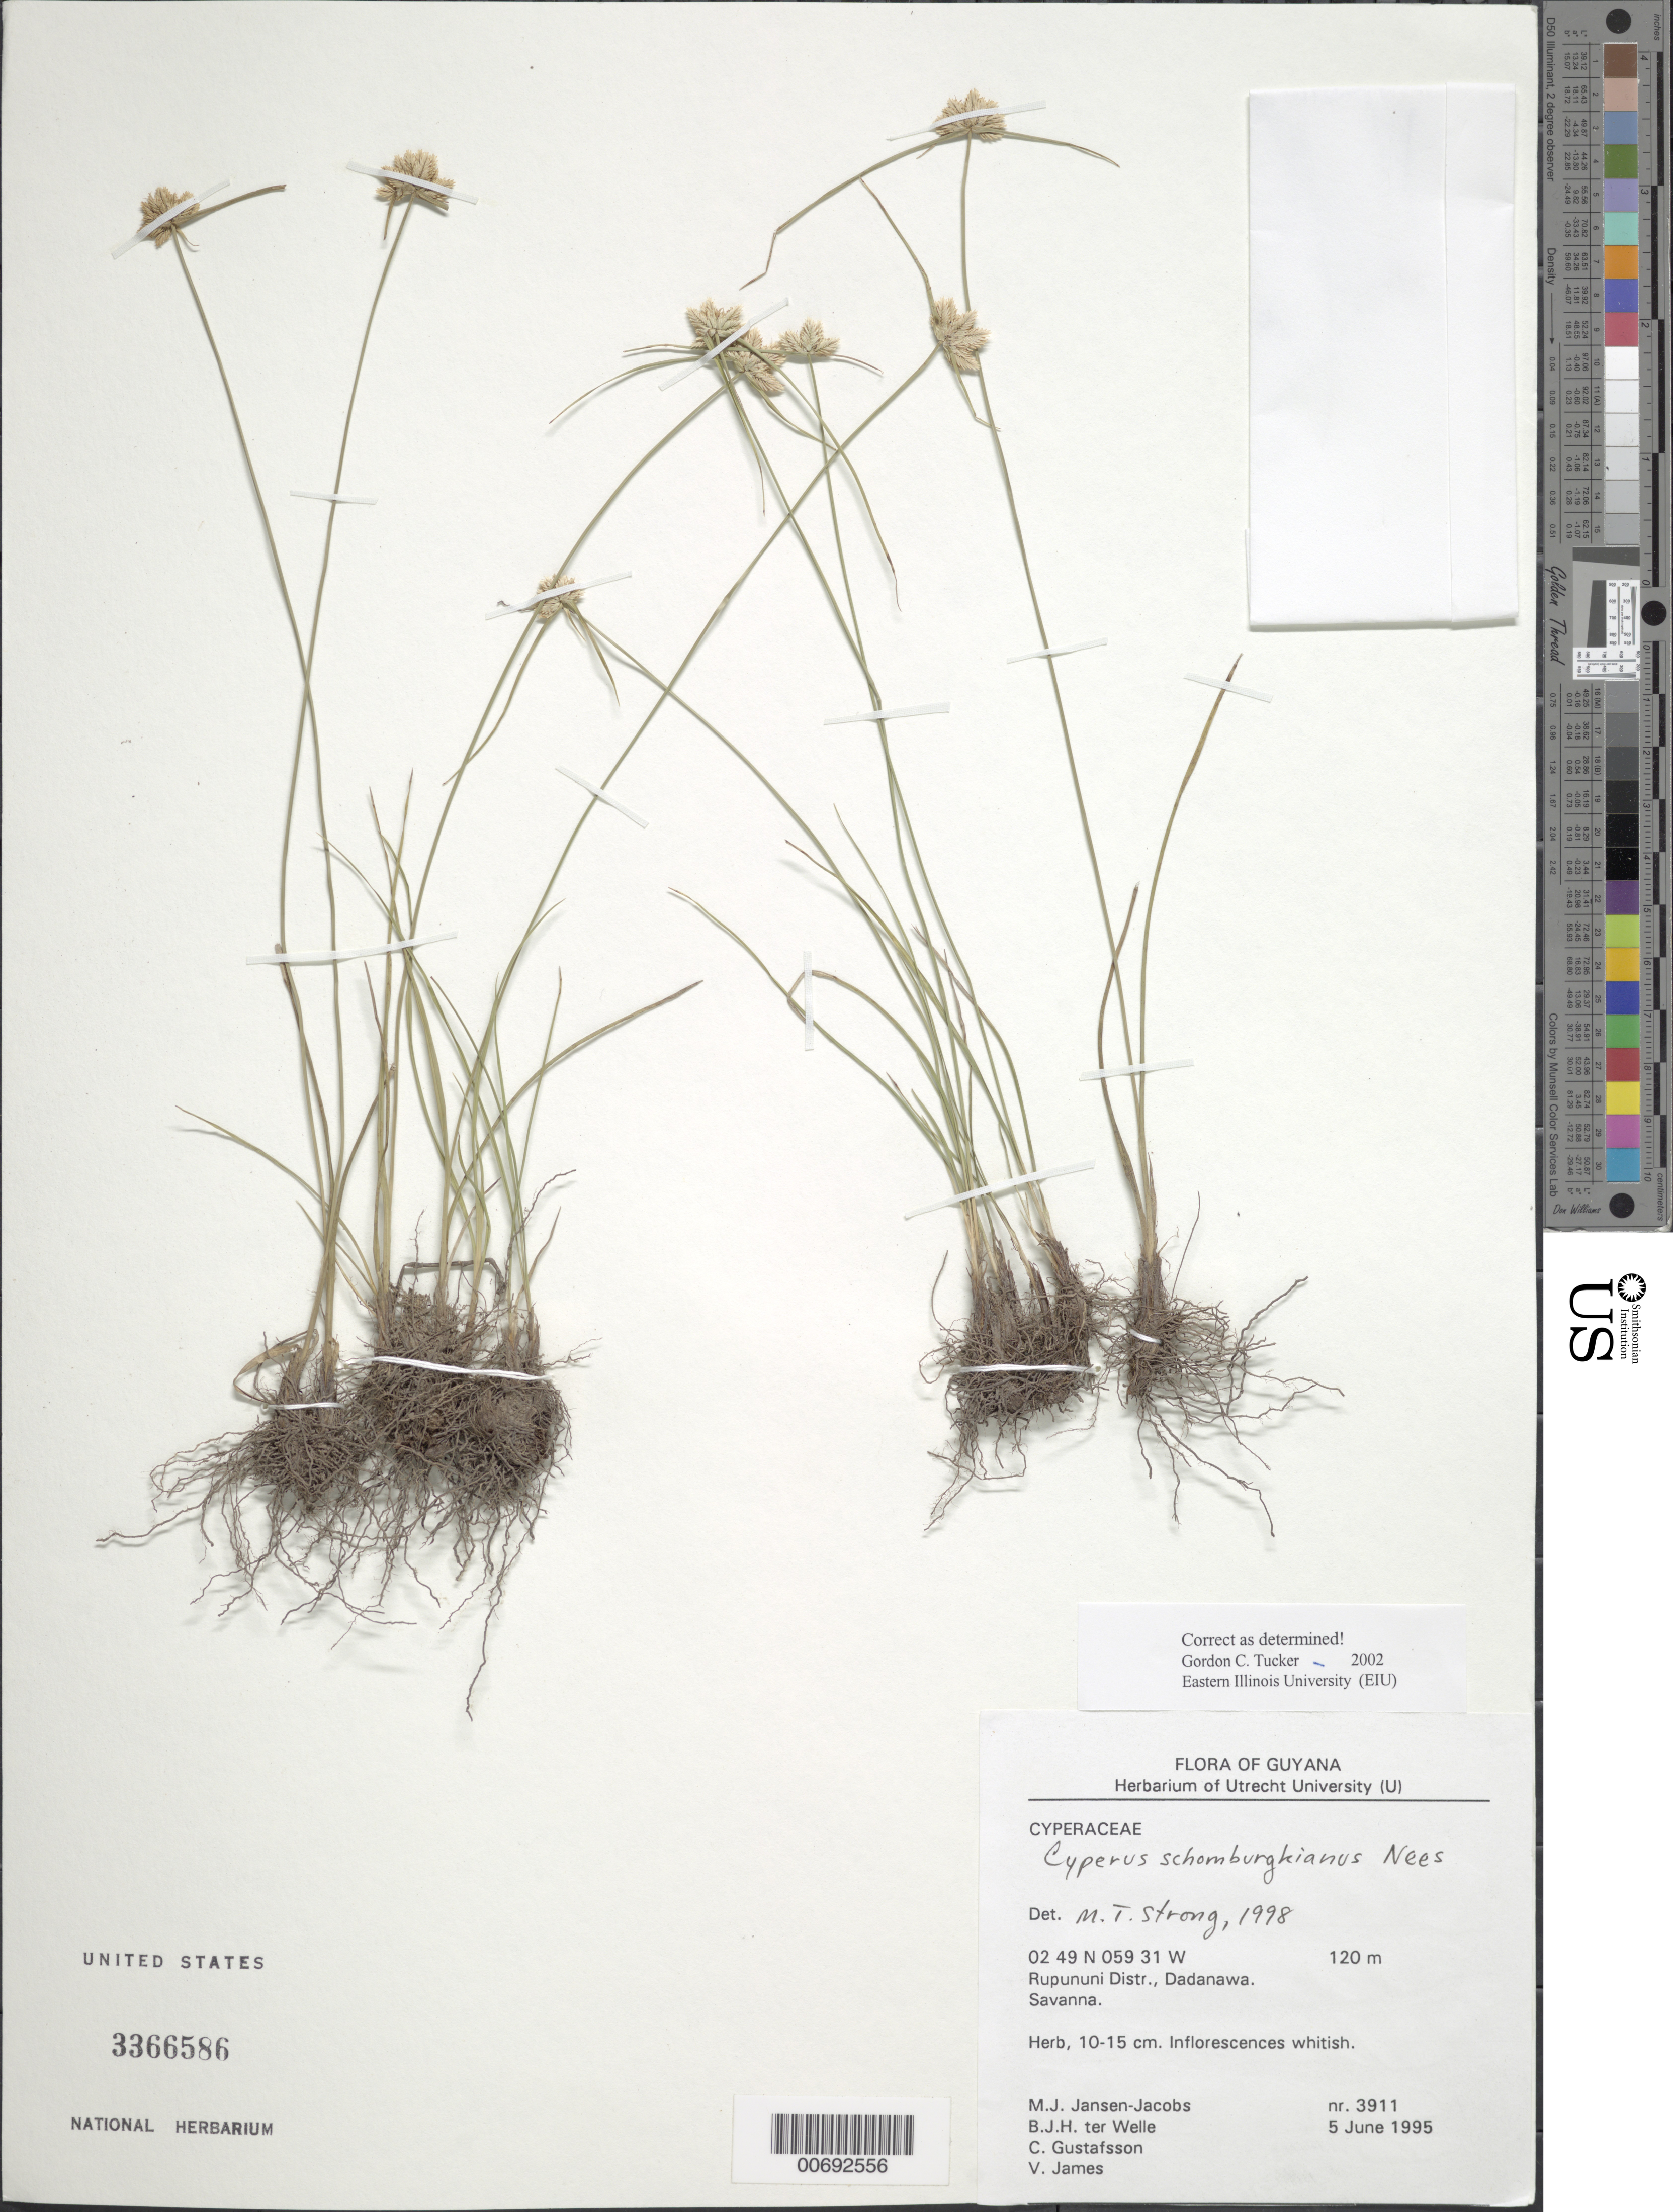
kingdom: Plantae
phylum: Tracheophyta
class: Liliopsida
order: Poales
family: Cyperaceae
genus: Cyperus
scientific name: Cyperus schomburgkianus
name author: Nees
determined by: Tucker, G. C.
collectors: M. J. Jansen-Jacobs, B. Welle, C. G. Gustafsson & V. James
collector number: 3911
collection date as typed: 5-Jun-95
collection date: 1995-06-05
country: Guyana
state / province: U. Takutu-U. Essequibo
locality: Dadanawa, Rupununi River, Rupununi District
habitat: Savanna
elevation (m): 120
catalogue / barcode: US 3366586